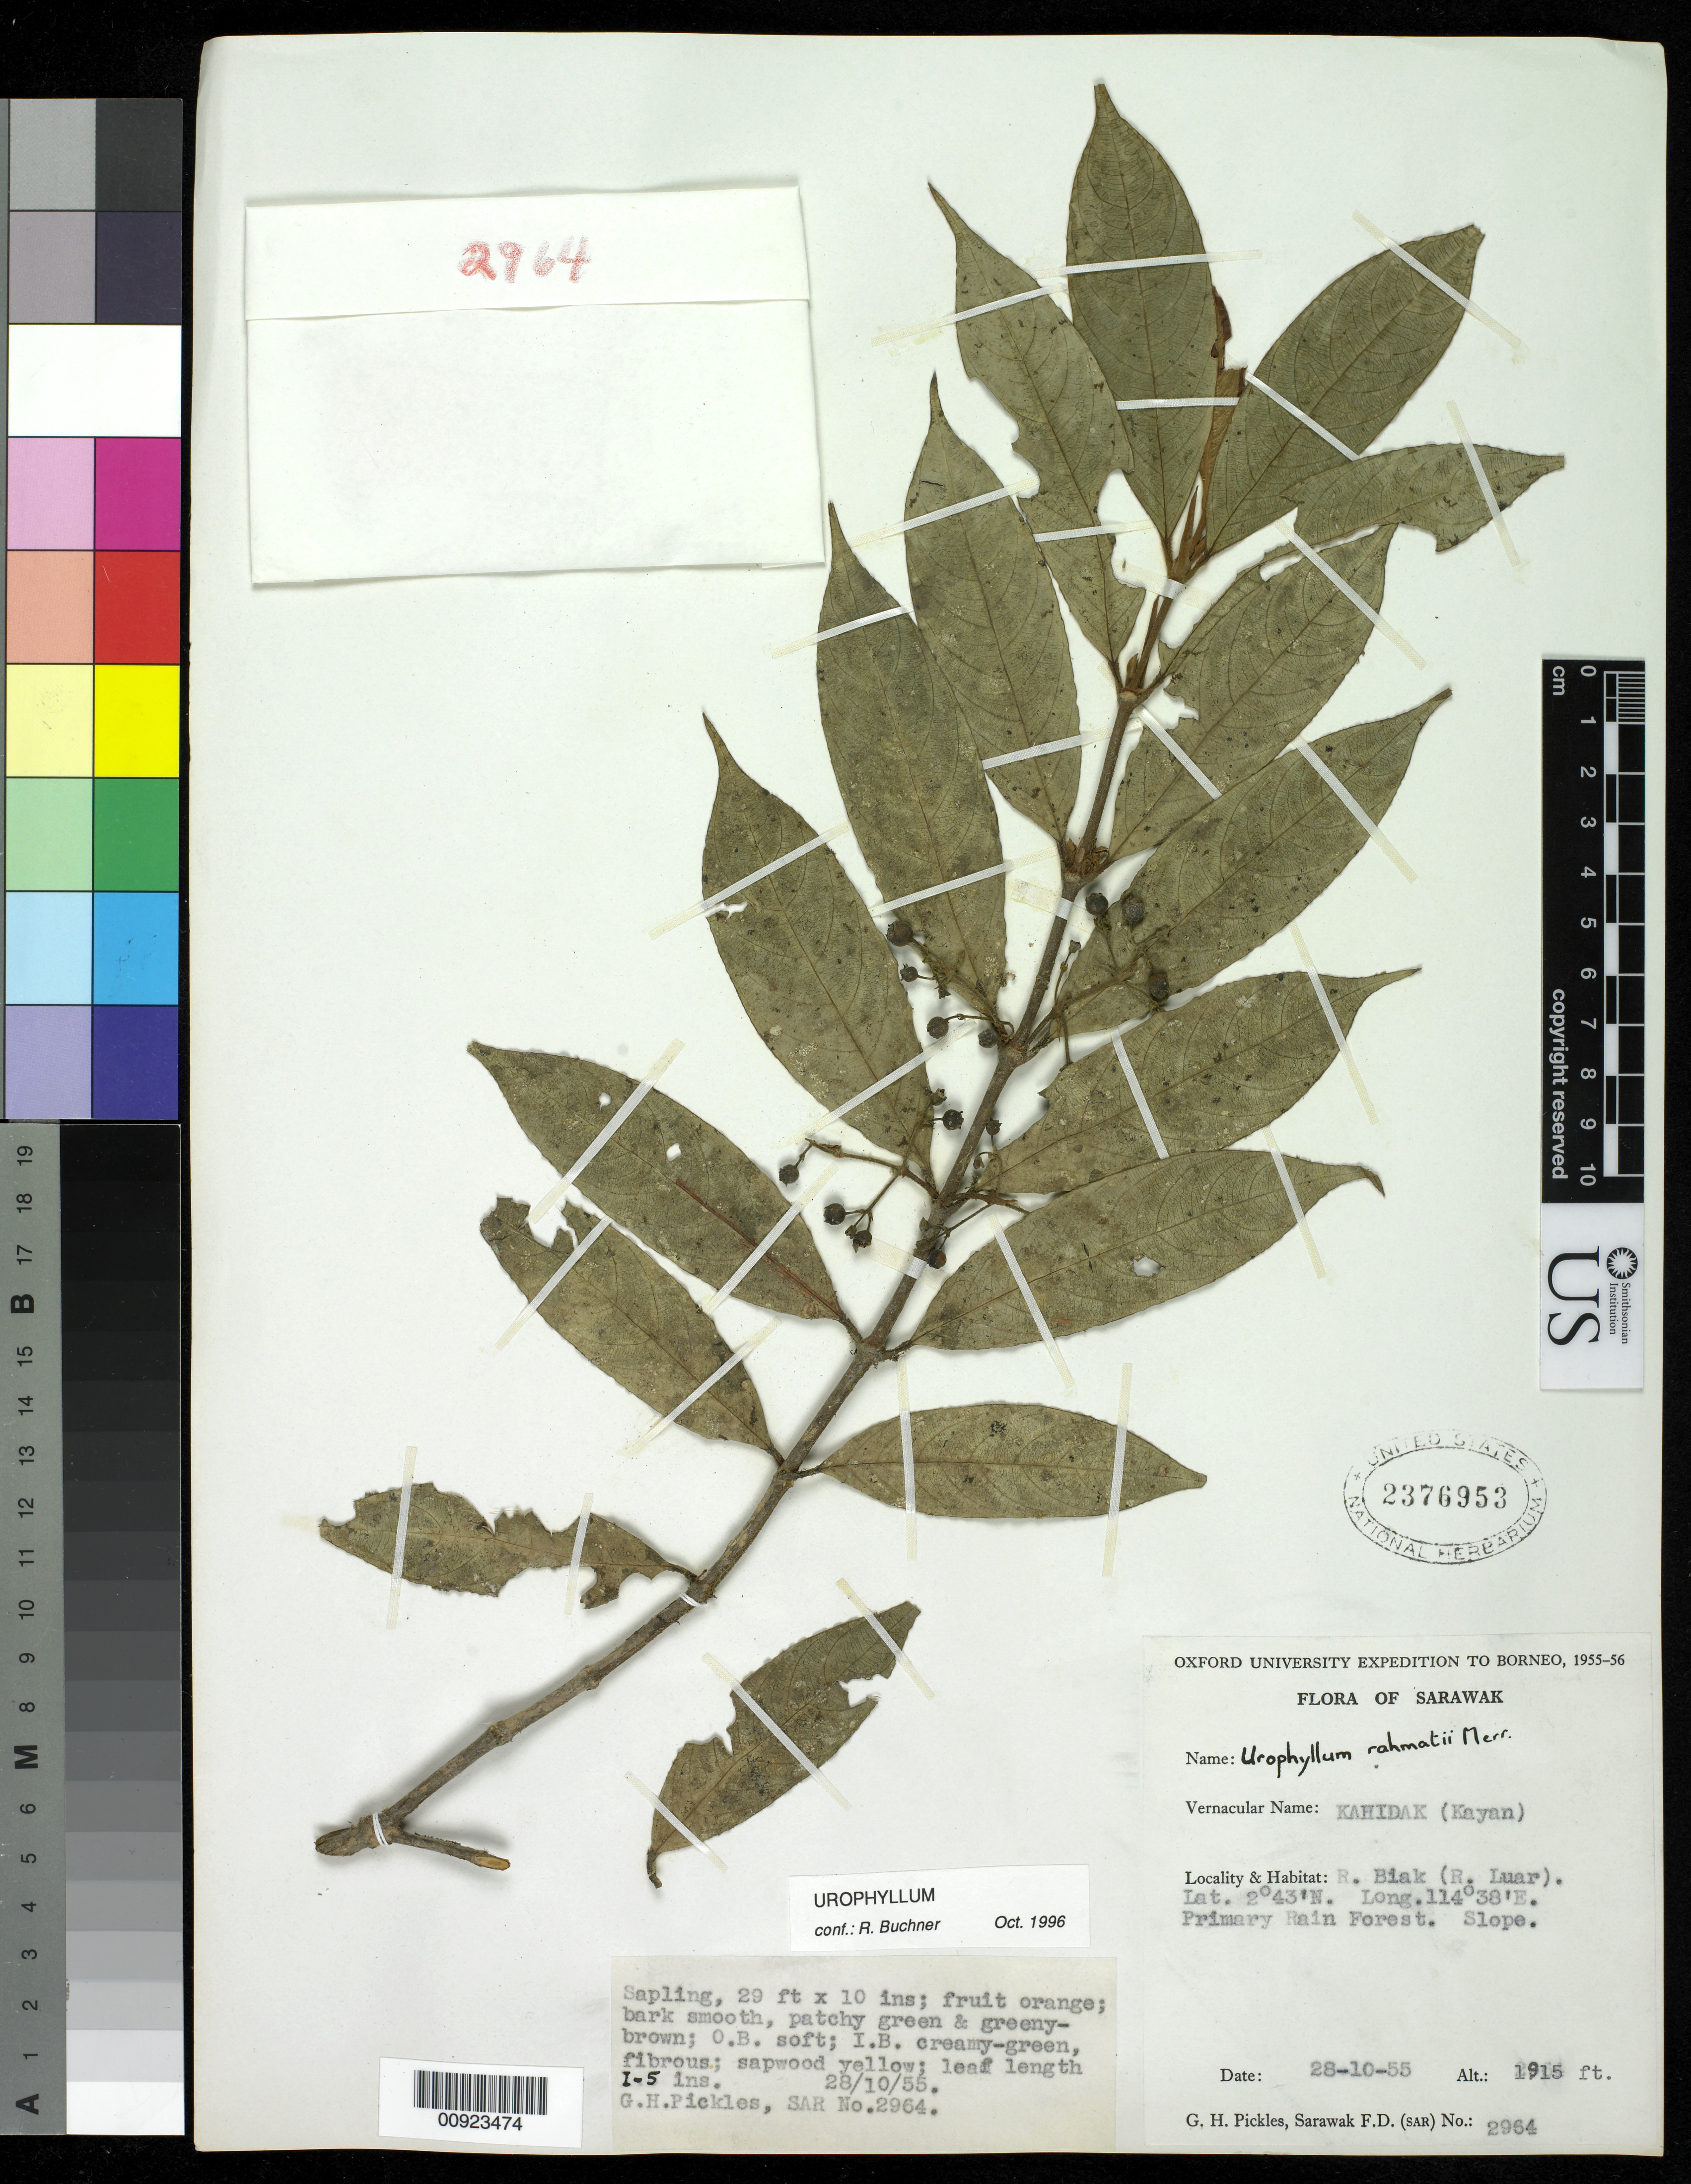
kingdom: Plantae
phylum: Tracheophyta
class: Magnoliopsida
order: Gentianales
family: Rubiaceae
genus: Urophyllum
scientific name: Urophyllum rahmatii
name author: Merr.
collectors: G. Pickles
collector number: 2964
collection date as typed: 28 Oct 1955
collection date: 1955-10-28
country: Malaysia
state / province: Sarawak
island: Borneo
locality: R.Biak (R.Luar)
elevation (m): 584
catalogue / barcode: US 2376953